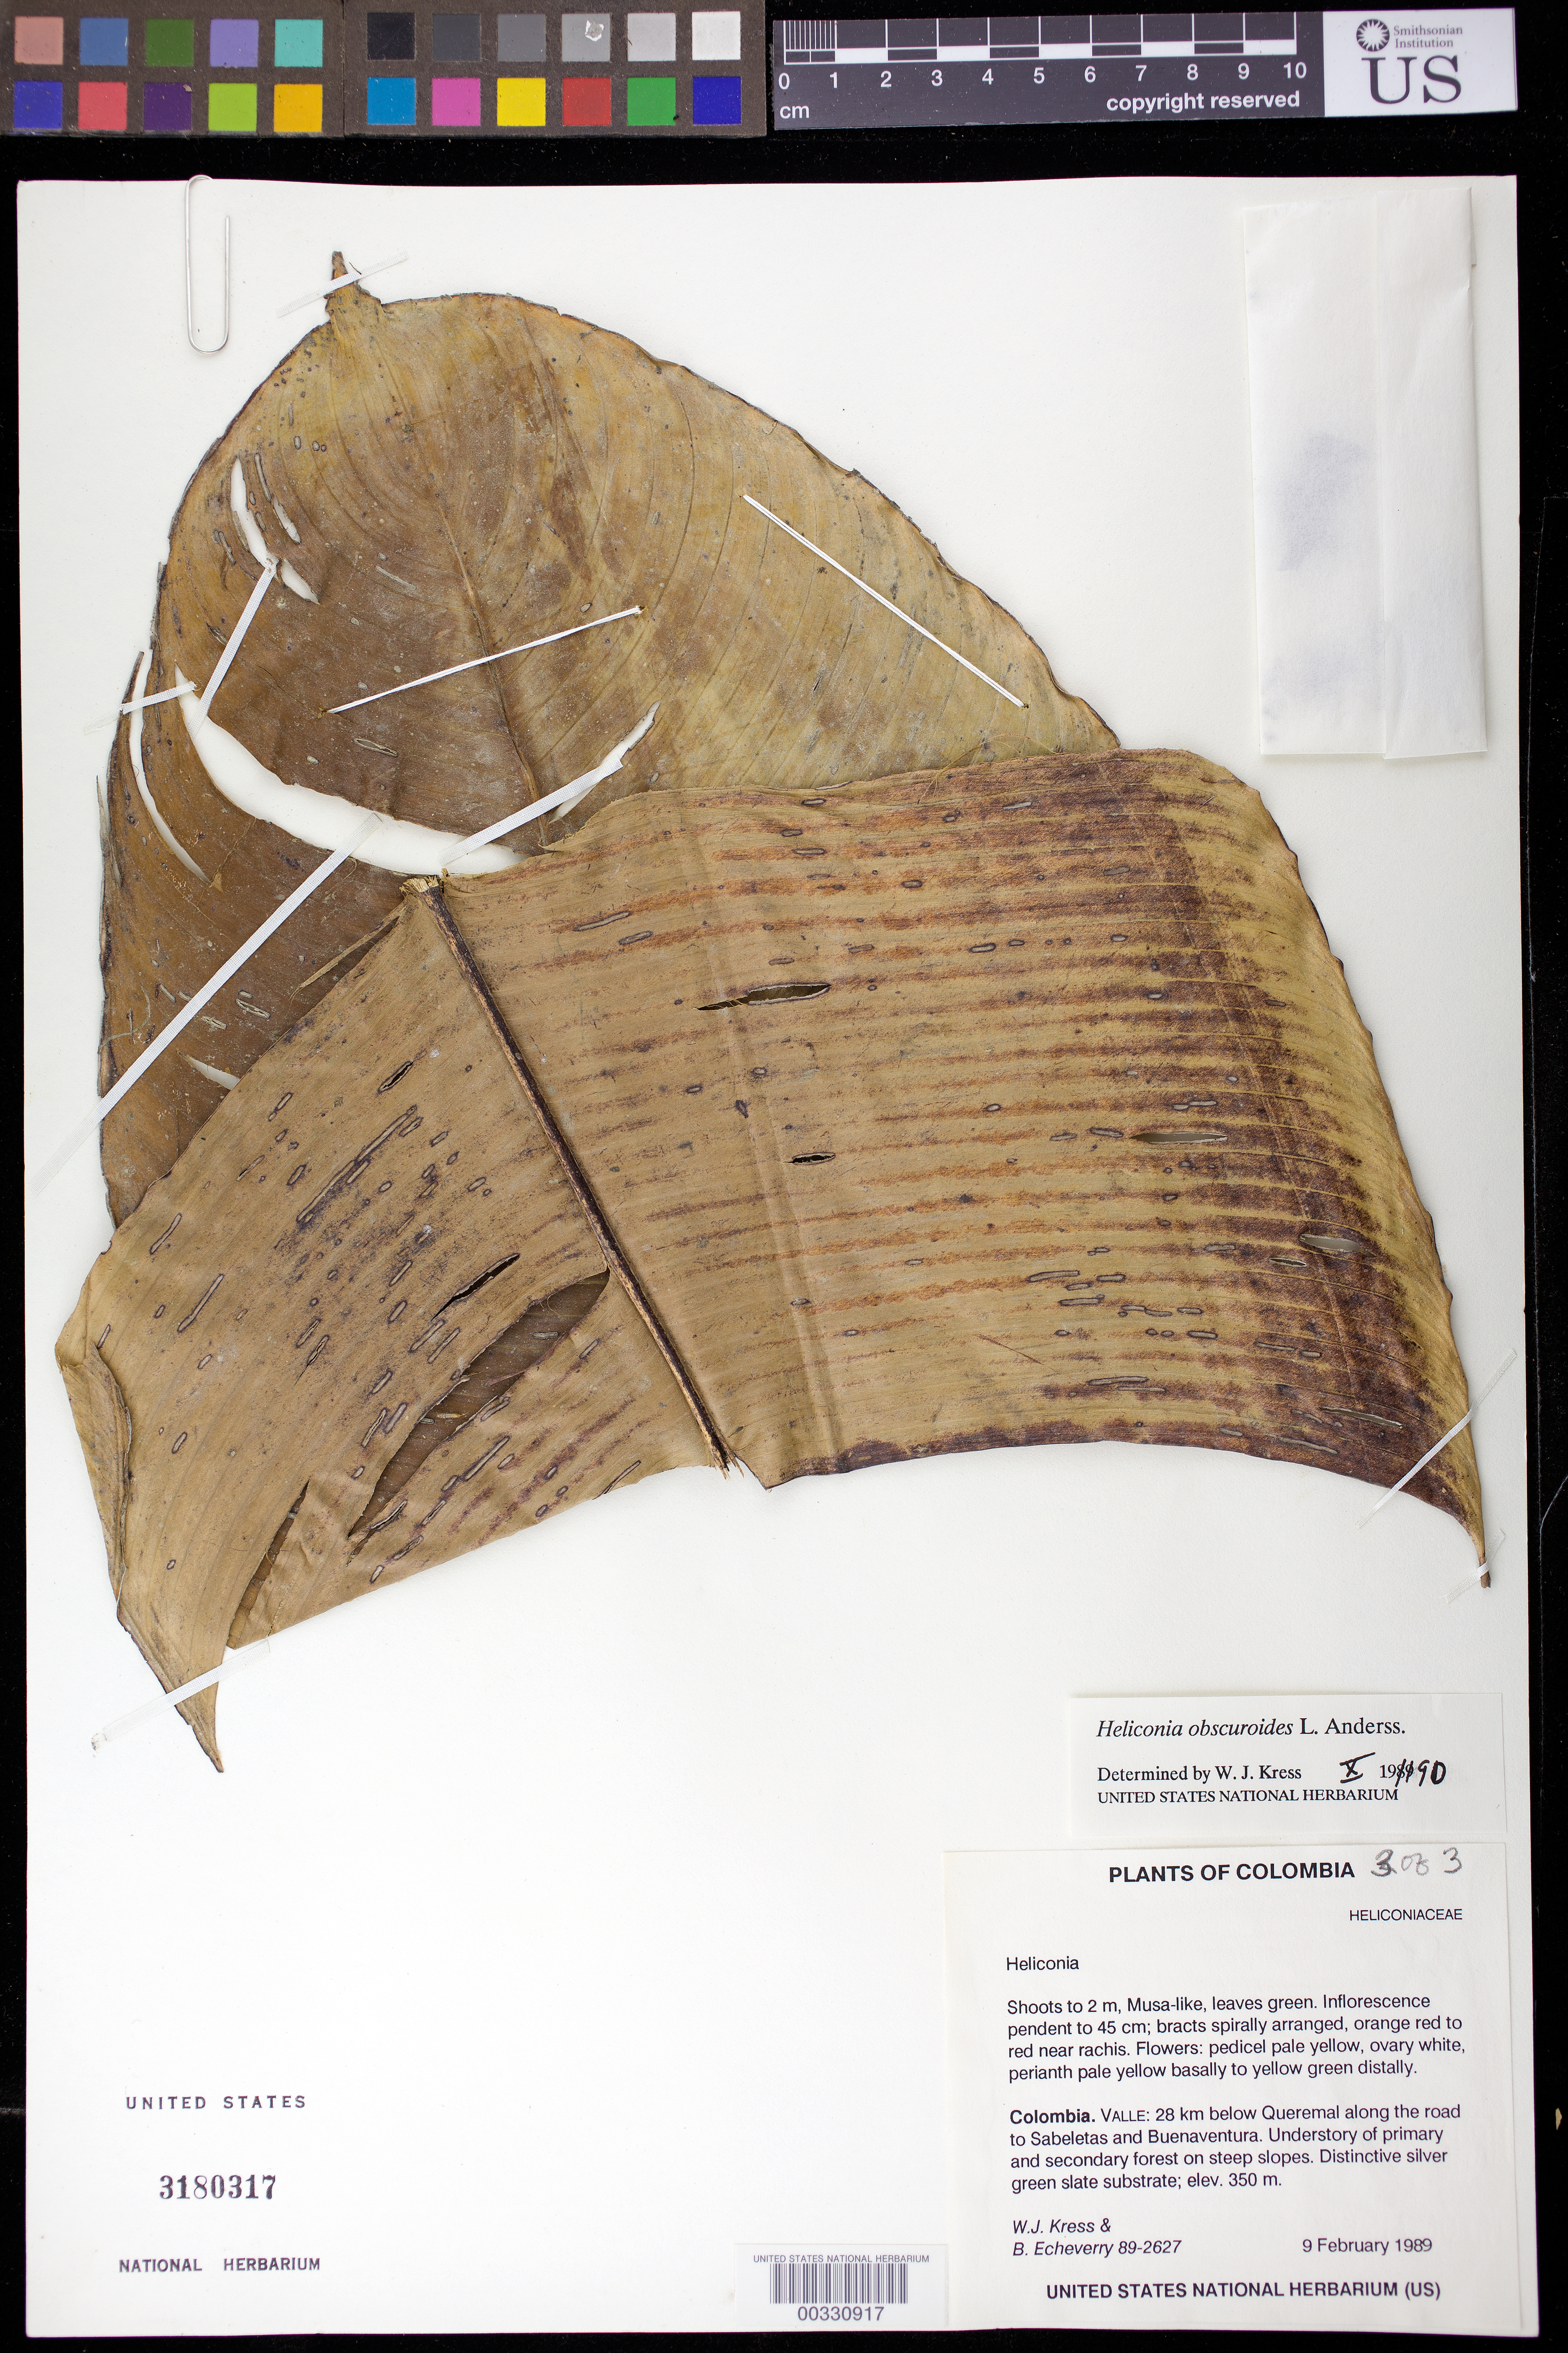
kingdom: Plantae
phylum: Tracheophyta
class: Liliopsida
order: Zingiberales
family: Heliconiaceae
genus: Heliconia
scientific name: Heliconia obscuroides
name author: L. Andersson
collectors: W. J. Kress & B. Echeverry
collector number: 89-2627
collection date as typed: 09 Feb 1989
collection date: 1989-02-09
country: Colombia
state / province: Valle del Cauca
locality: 28 km below Queremal along road to Sabeletas and Buena Ventura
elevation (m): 350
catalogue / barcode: US 3180317